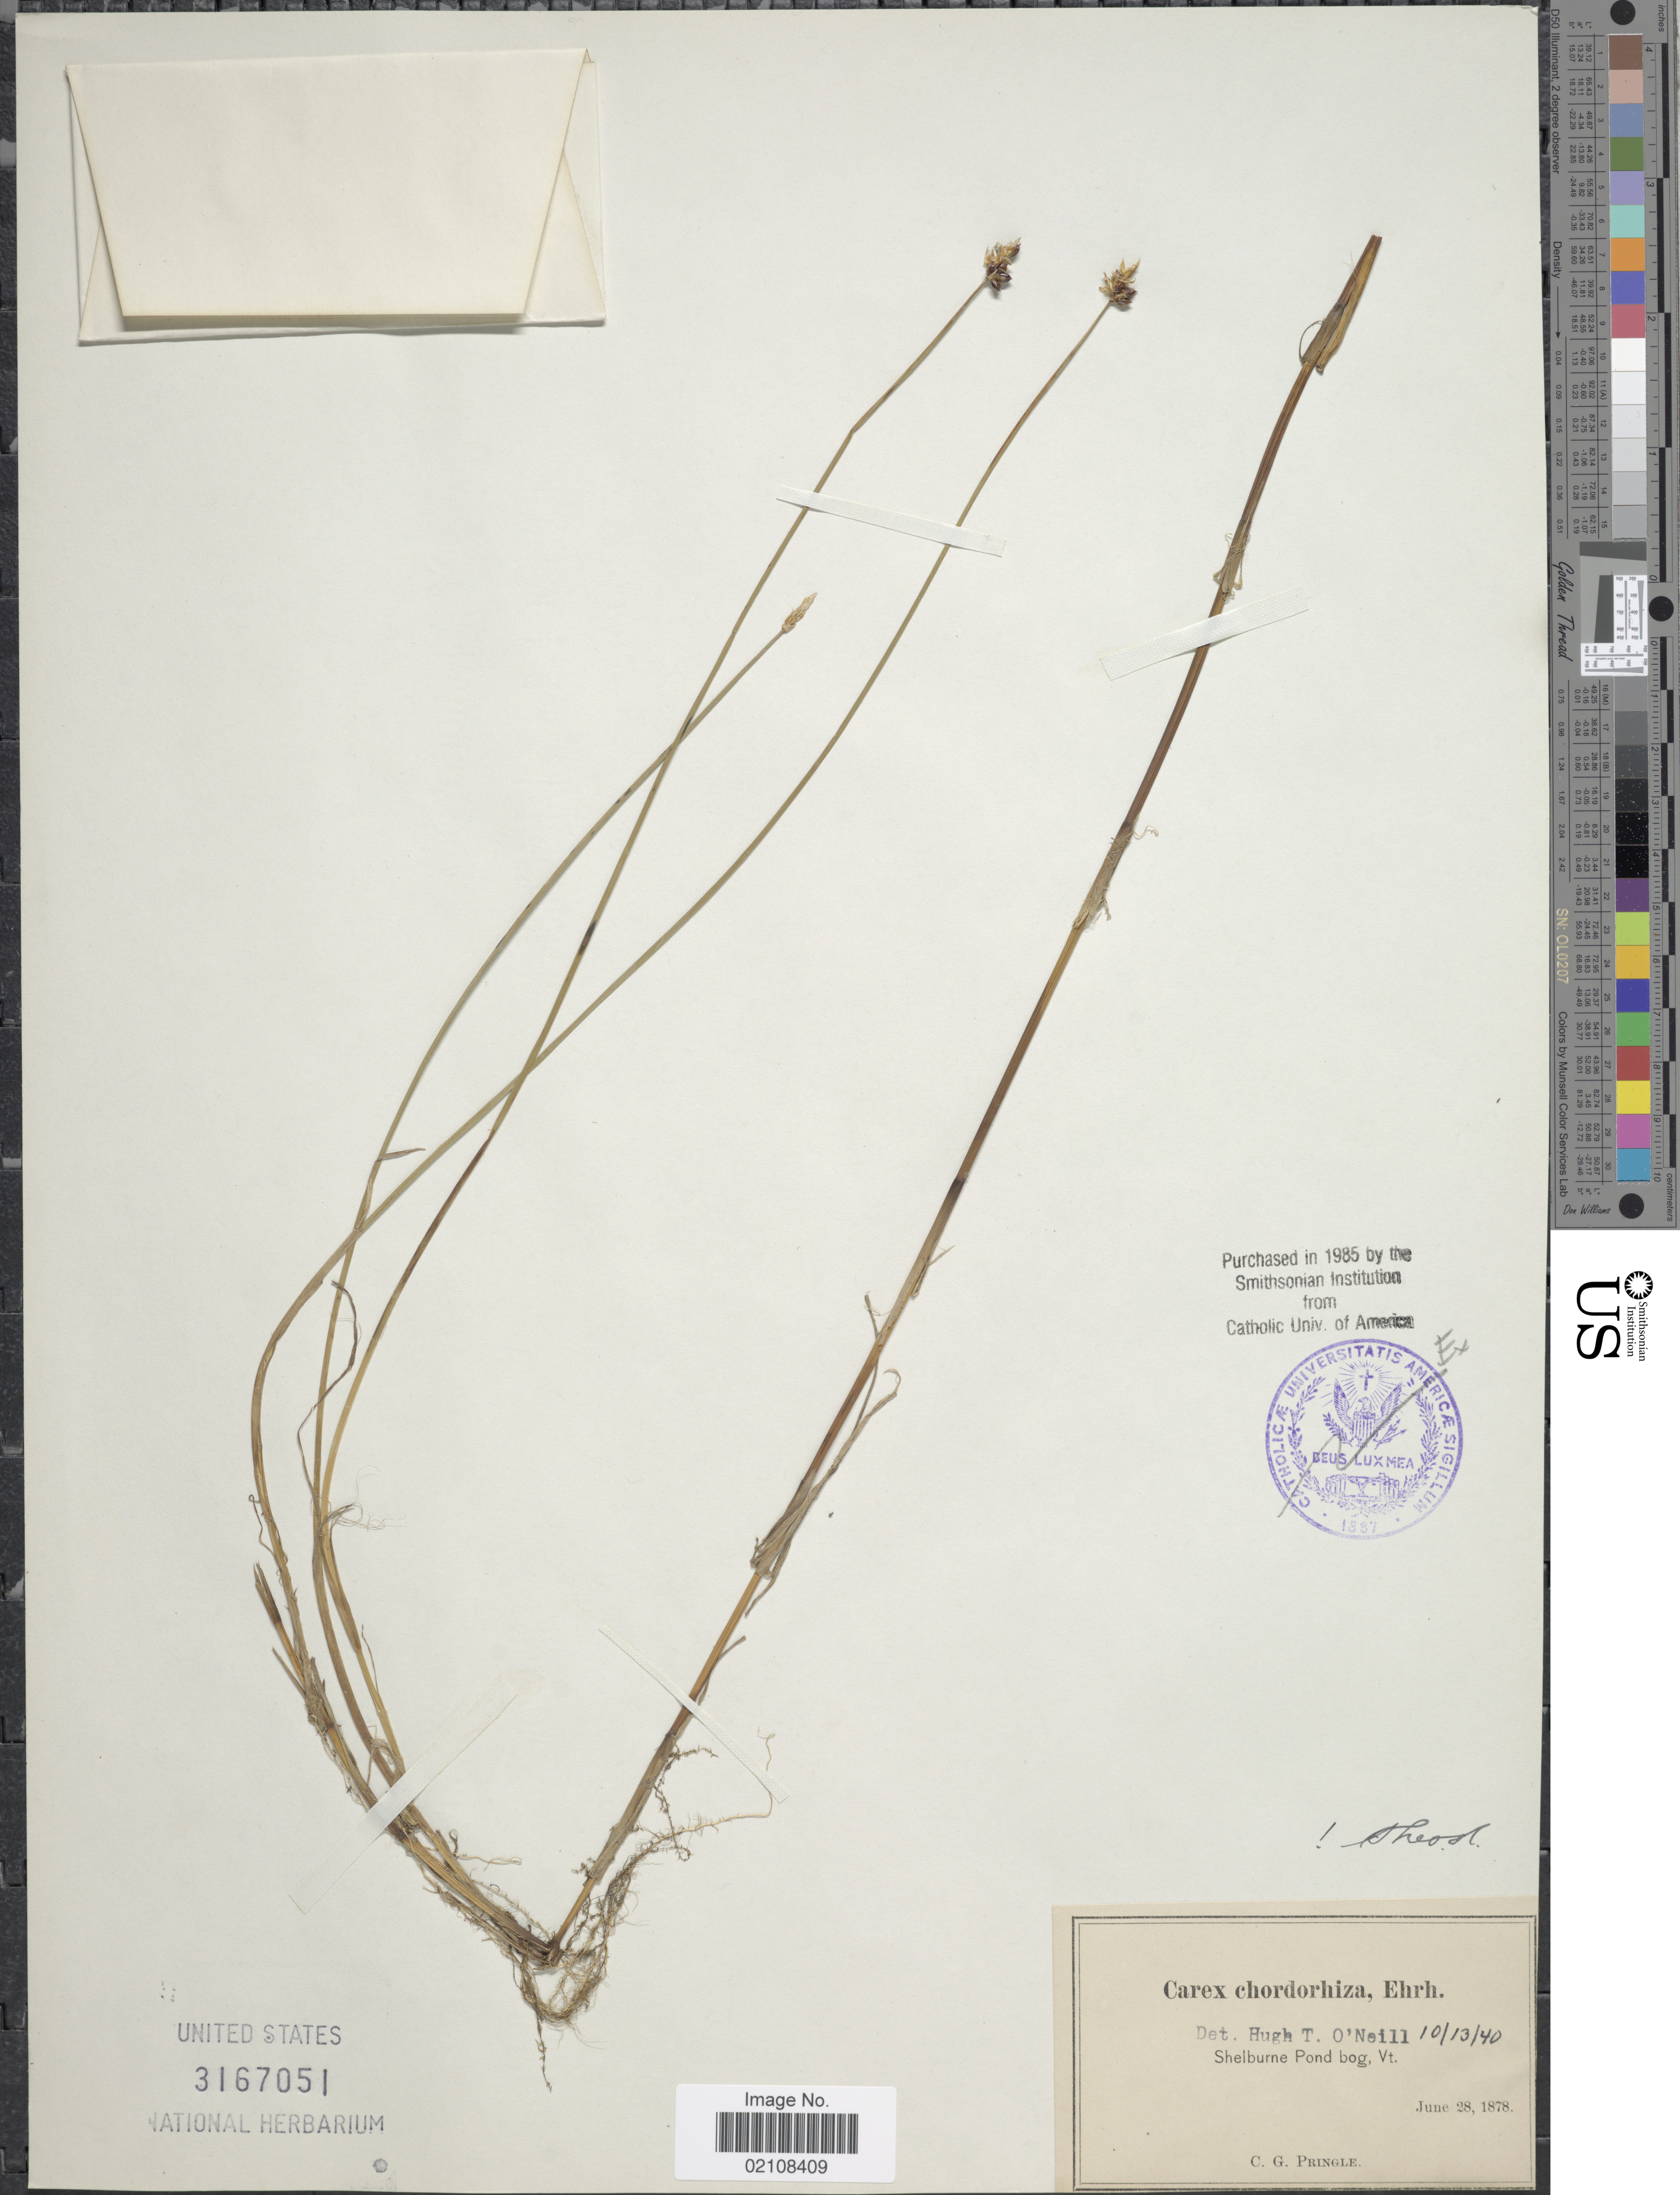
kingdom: Plantae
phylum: Tracheophyta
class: Liliopsida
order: Poales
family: Cyperaceae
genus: Carex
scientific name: Carex chordorrhiza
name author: L. f.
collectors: C. G. Pringle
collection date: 1878-06-28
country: United States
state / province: Vermont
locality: Shelburne Pond bog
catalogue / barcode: US 3167051